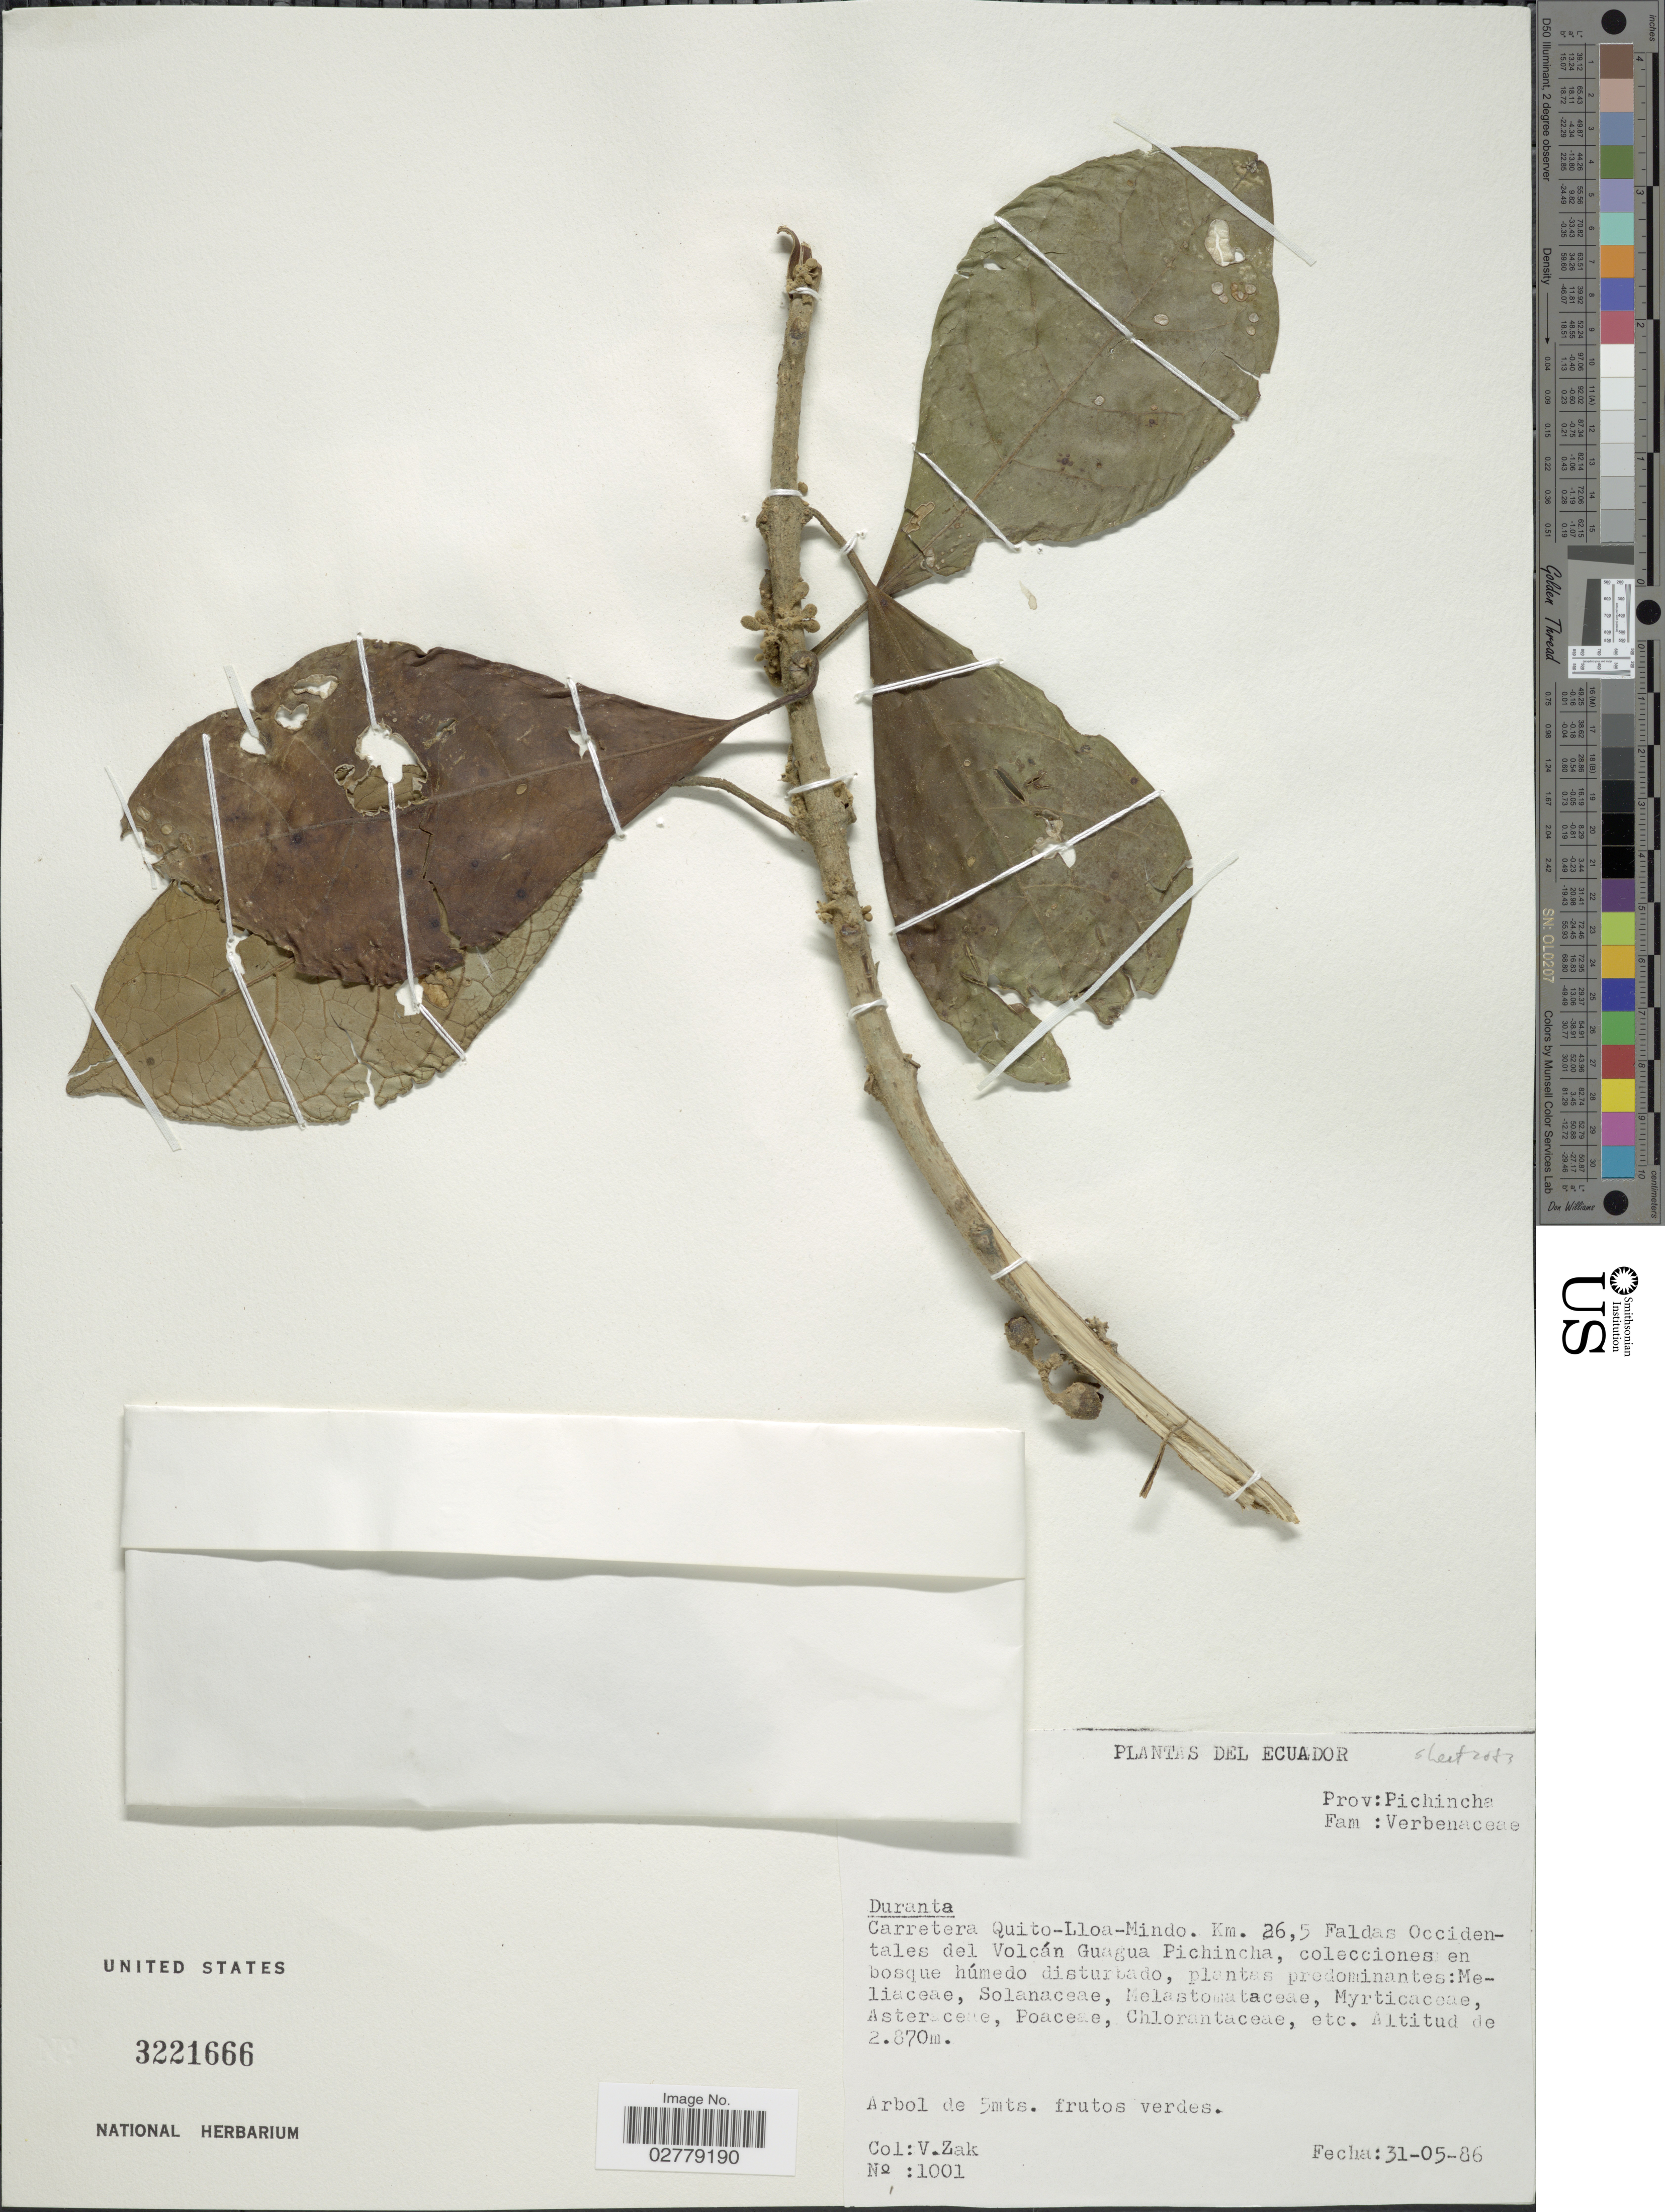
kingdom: Plantae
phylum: Tracheophyta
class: Magnoliopsida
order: Lamiales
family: Lamiaceae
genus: Aegiphila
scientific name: Aegiphila sp.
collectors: V. Zak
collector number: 1001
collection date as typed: Transcribed d/m/y: 31/5/86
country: Ecuador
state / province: Pichincha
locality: Carretera Quito-Lloa-Mindo, Km 26.5 Faldas Occidentales del Volcán Guagua Pichincha.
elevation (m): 2870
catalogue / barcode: US 3221666